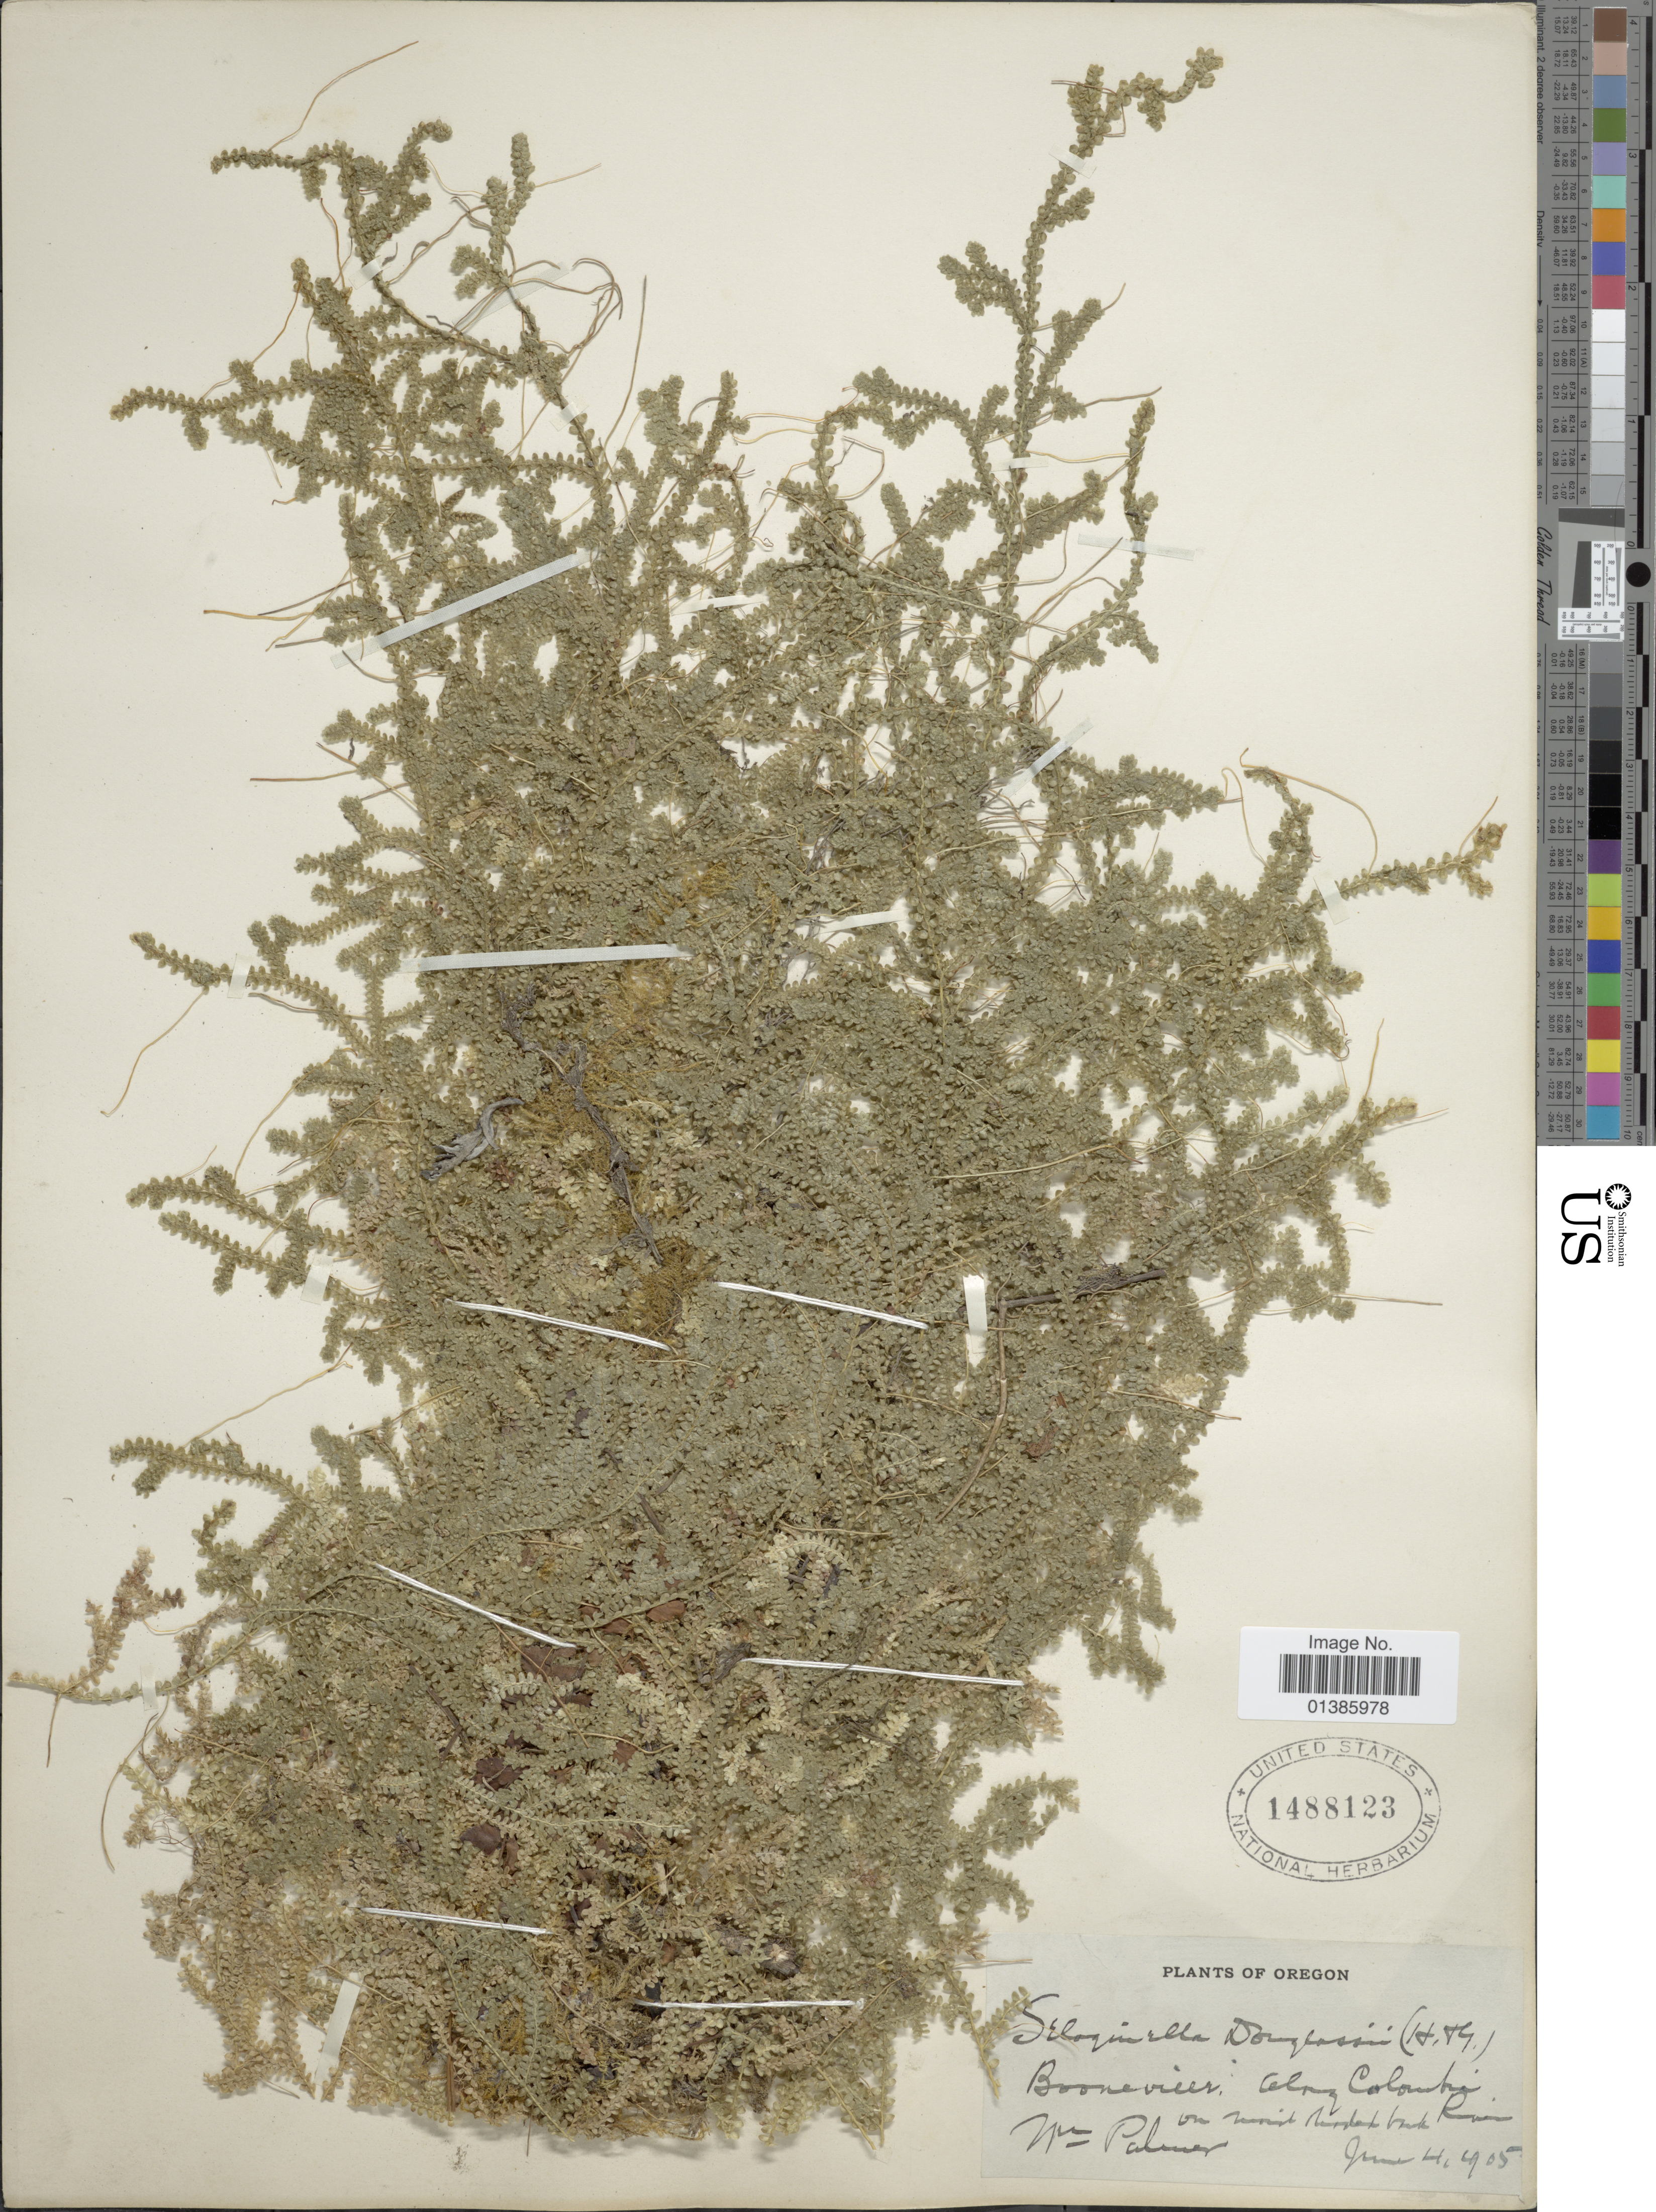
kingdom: Plantae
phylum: Tracheophyta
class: Lycopodiopsida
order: Selaginellales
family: Selaginellaceae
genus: Selaginella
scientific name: Selaginella douglasii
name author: (Hook. & Grev.) Spring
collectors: W. Palmer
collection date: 1905-06-04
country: United States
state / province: Oregon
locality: Booneville, along Colombia River, on moist shaded [interpreted] bank.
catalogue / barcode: US 1488123